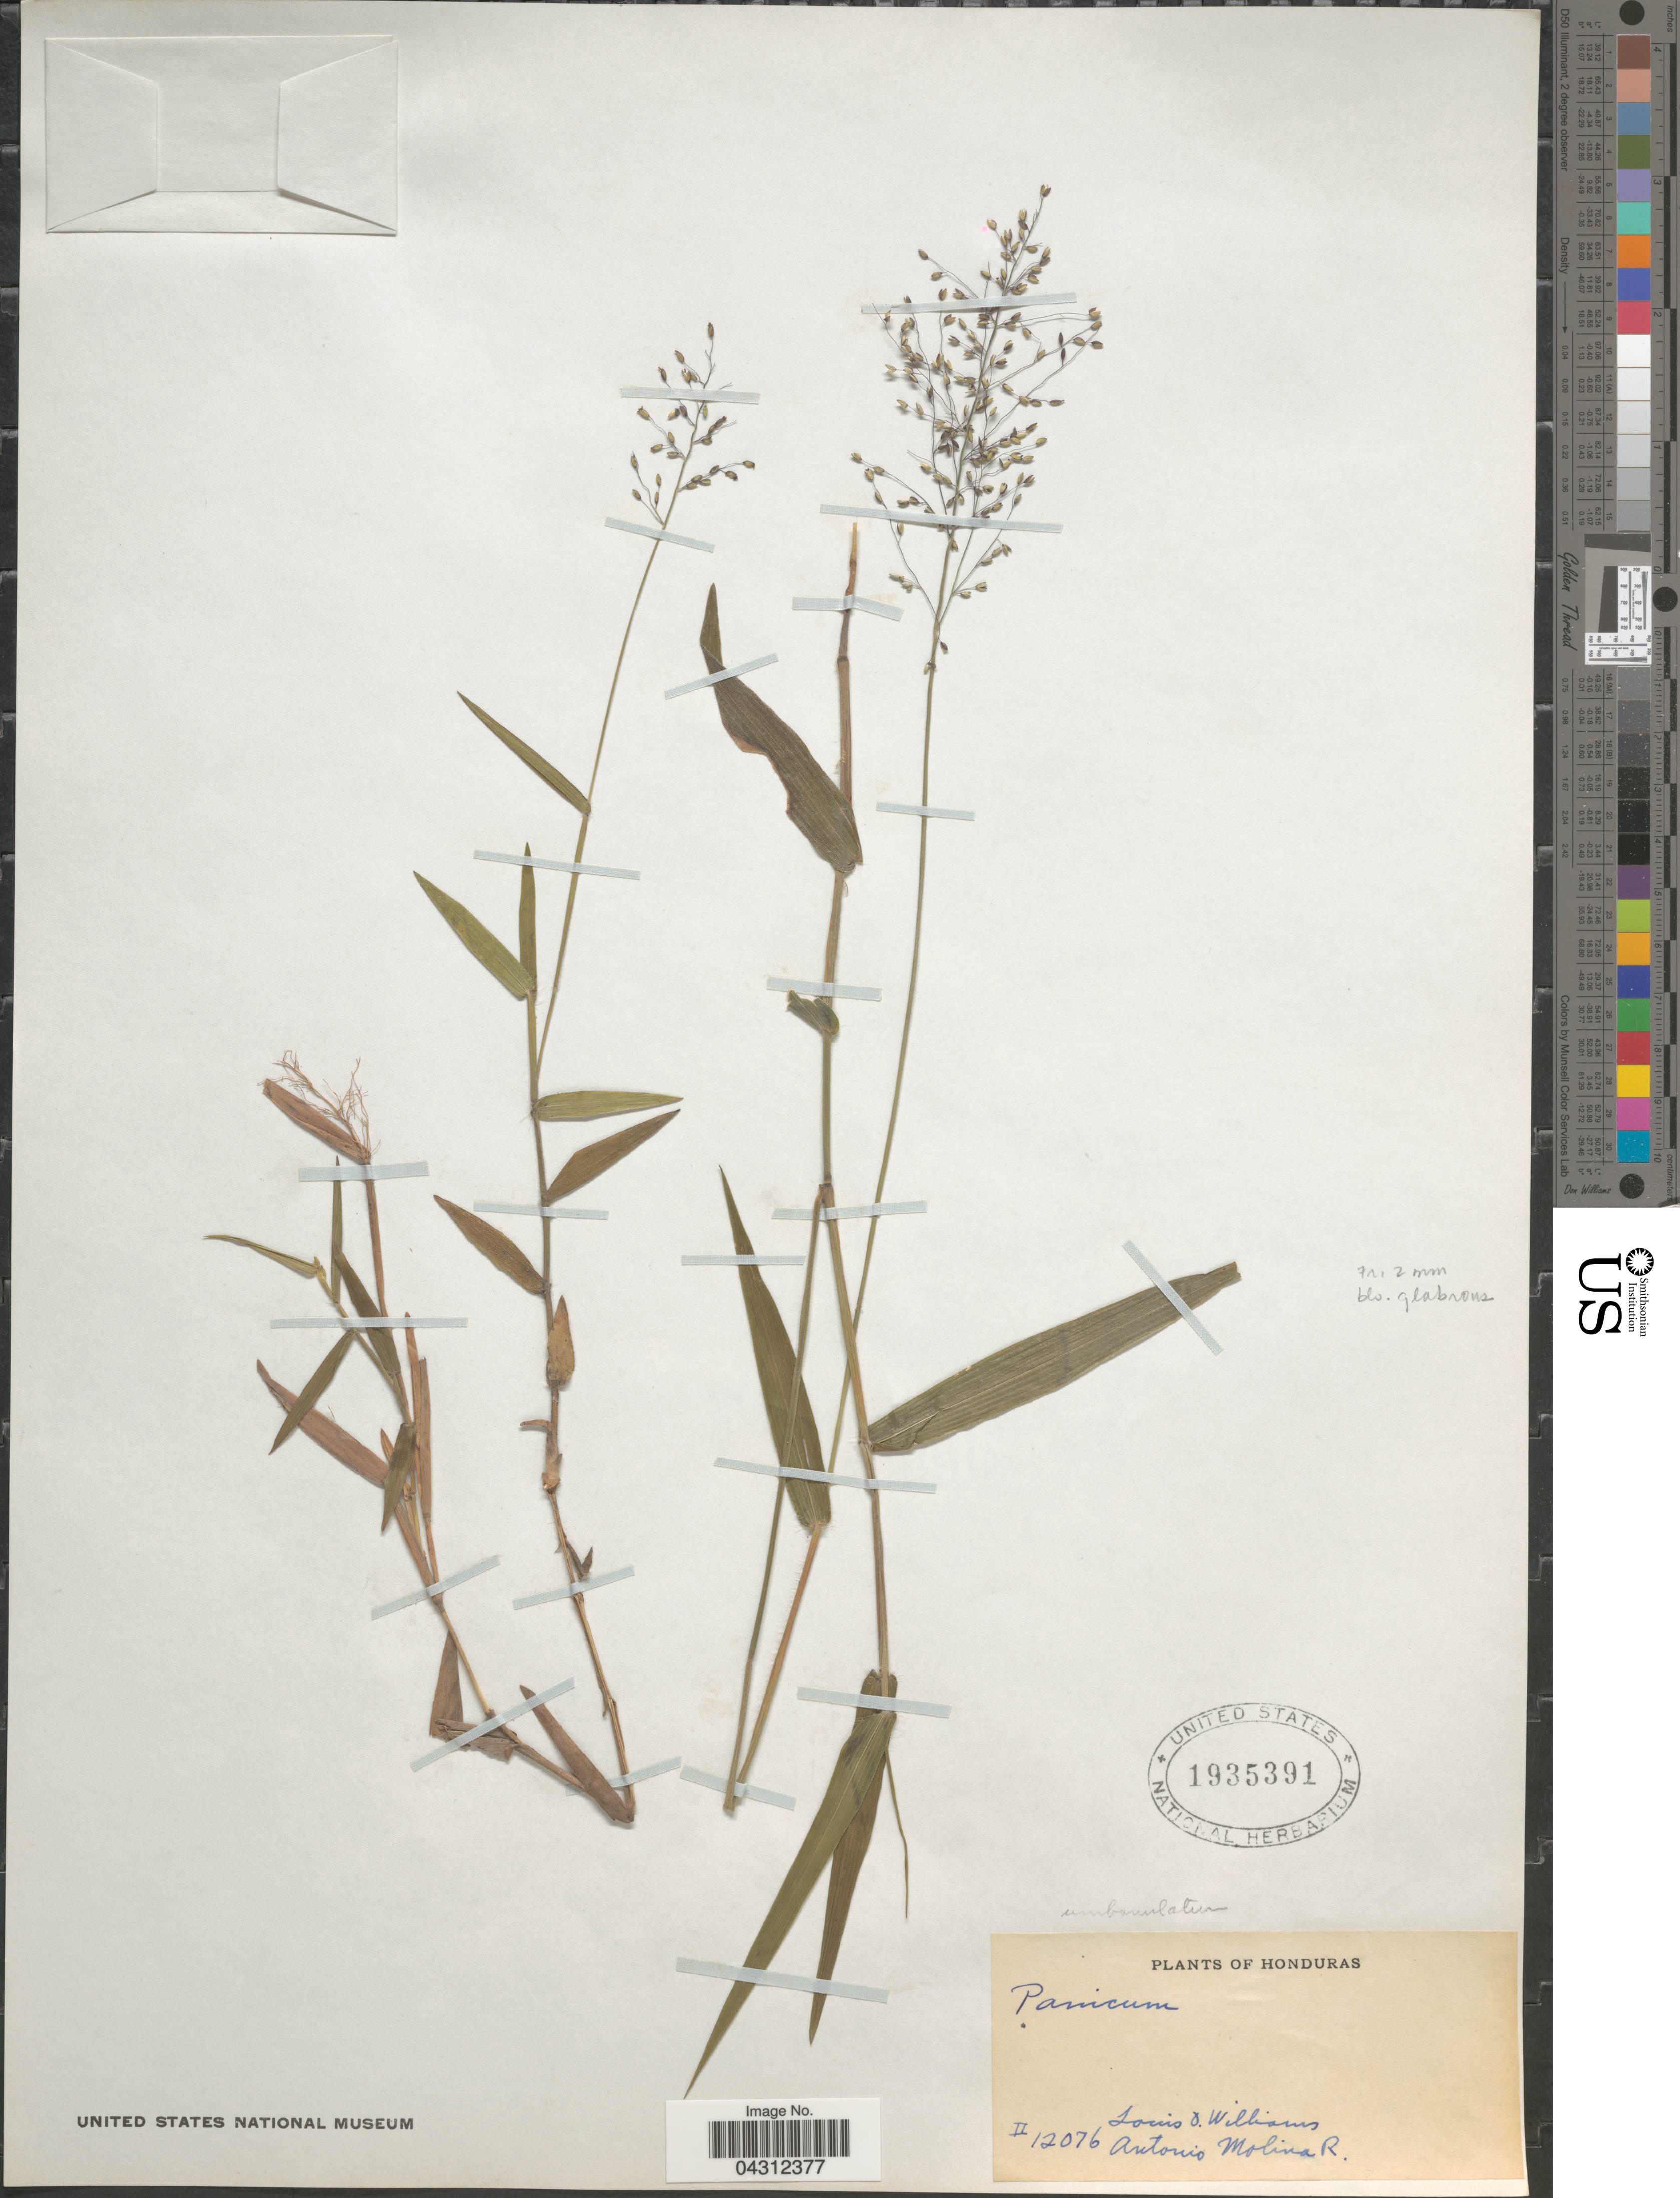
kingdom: Plantae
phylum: Tracheophyta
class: Liliopsida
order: Poales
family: Poaceae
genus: Dichanthelium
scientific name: Dichanthelium umbonulatum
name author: (Swallen) Davidse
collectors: L. O. Williams & A. Molina R.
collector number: II12076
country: Honduras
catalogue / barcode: US 1935391